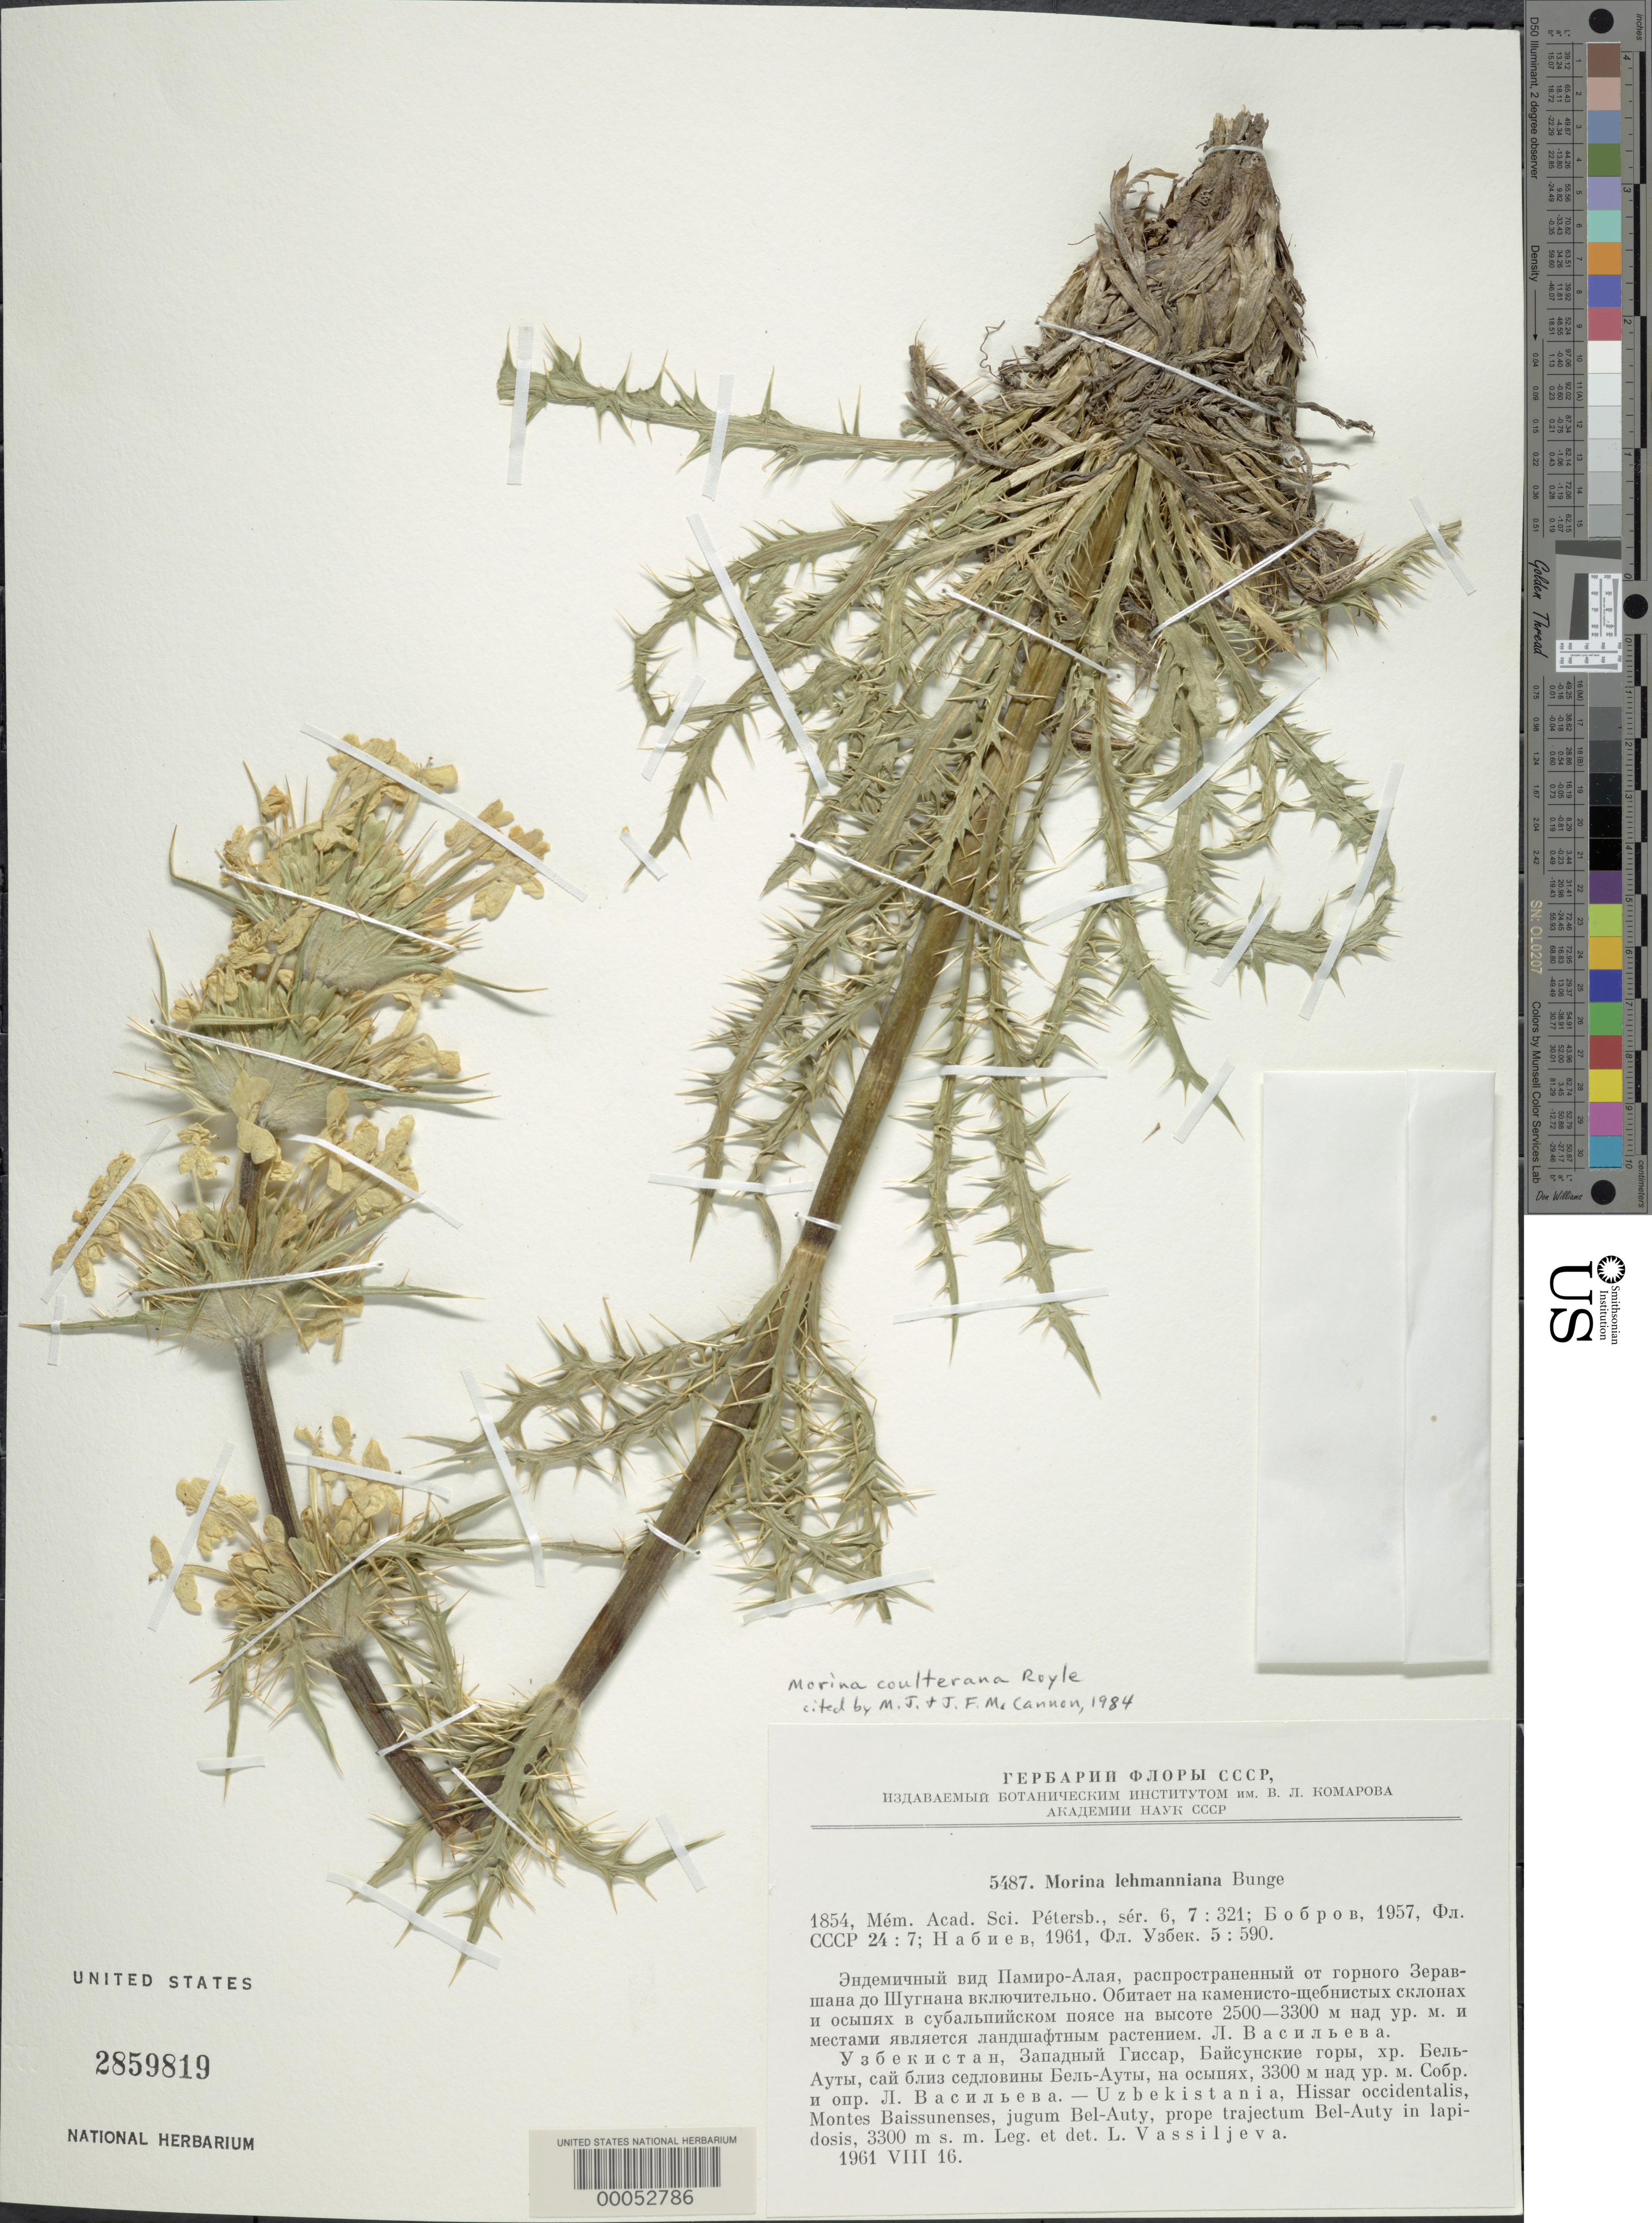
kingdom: Plantae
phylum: Tracheophyta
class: Magnoliopsida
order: Dipsacales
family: Caprifoliaceae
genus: Morina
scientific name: Morina coulteriana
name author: Royle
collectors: L. Vassiljeva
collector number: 5487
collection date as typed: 16 Aug 1961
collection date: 1961-08-16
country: Uzbekistan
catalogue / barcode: US 2859819